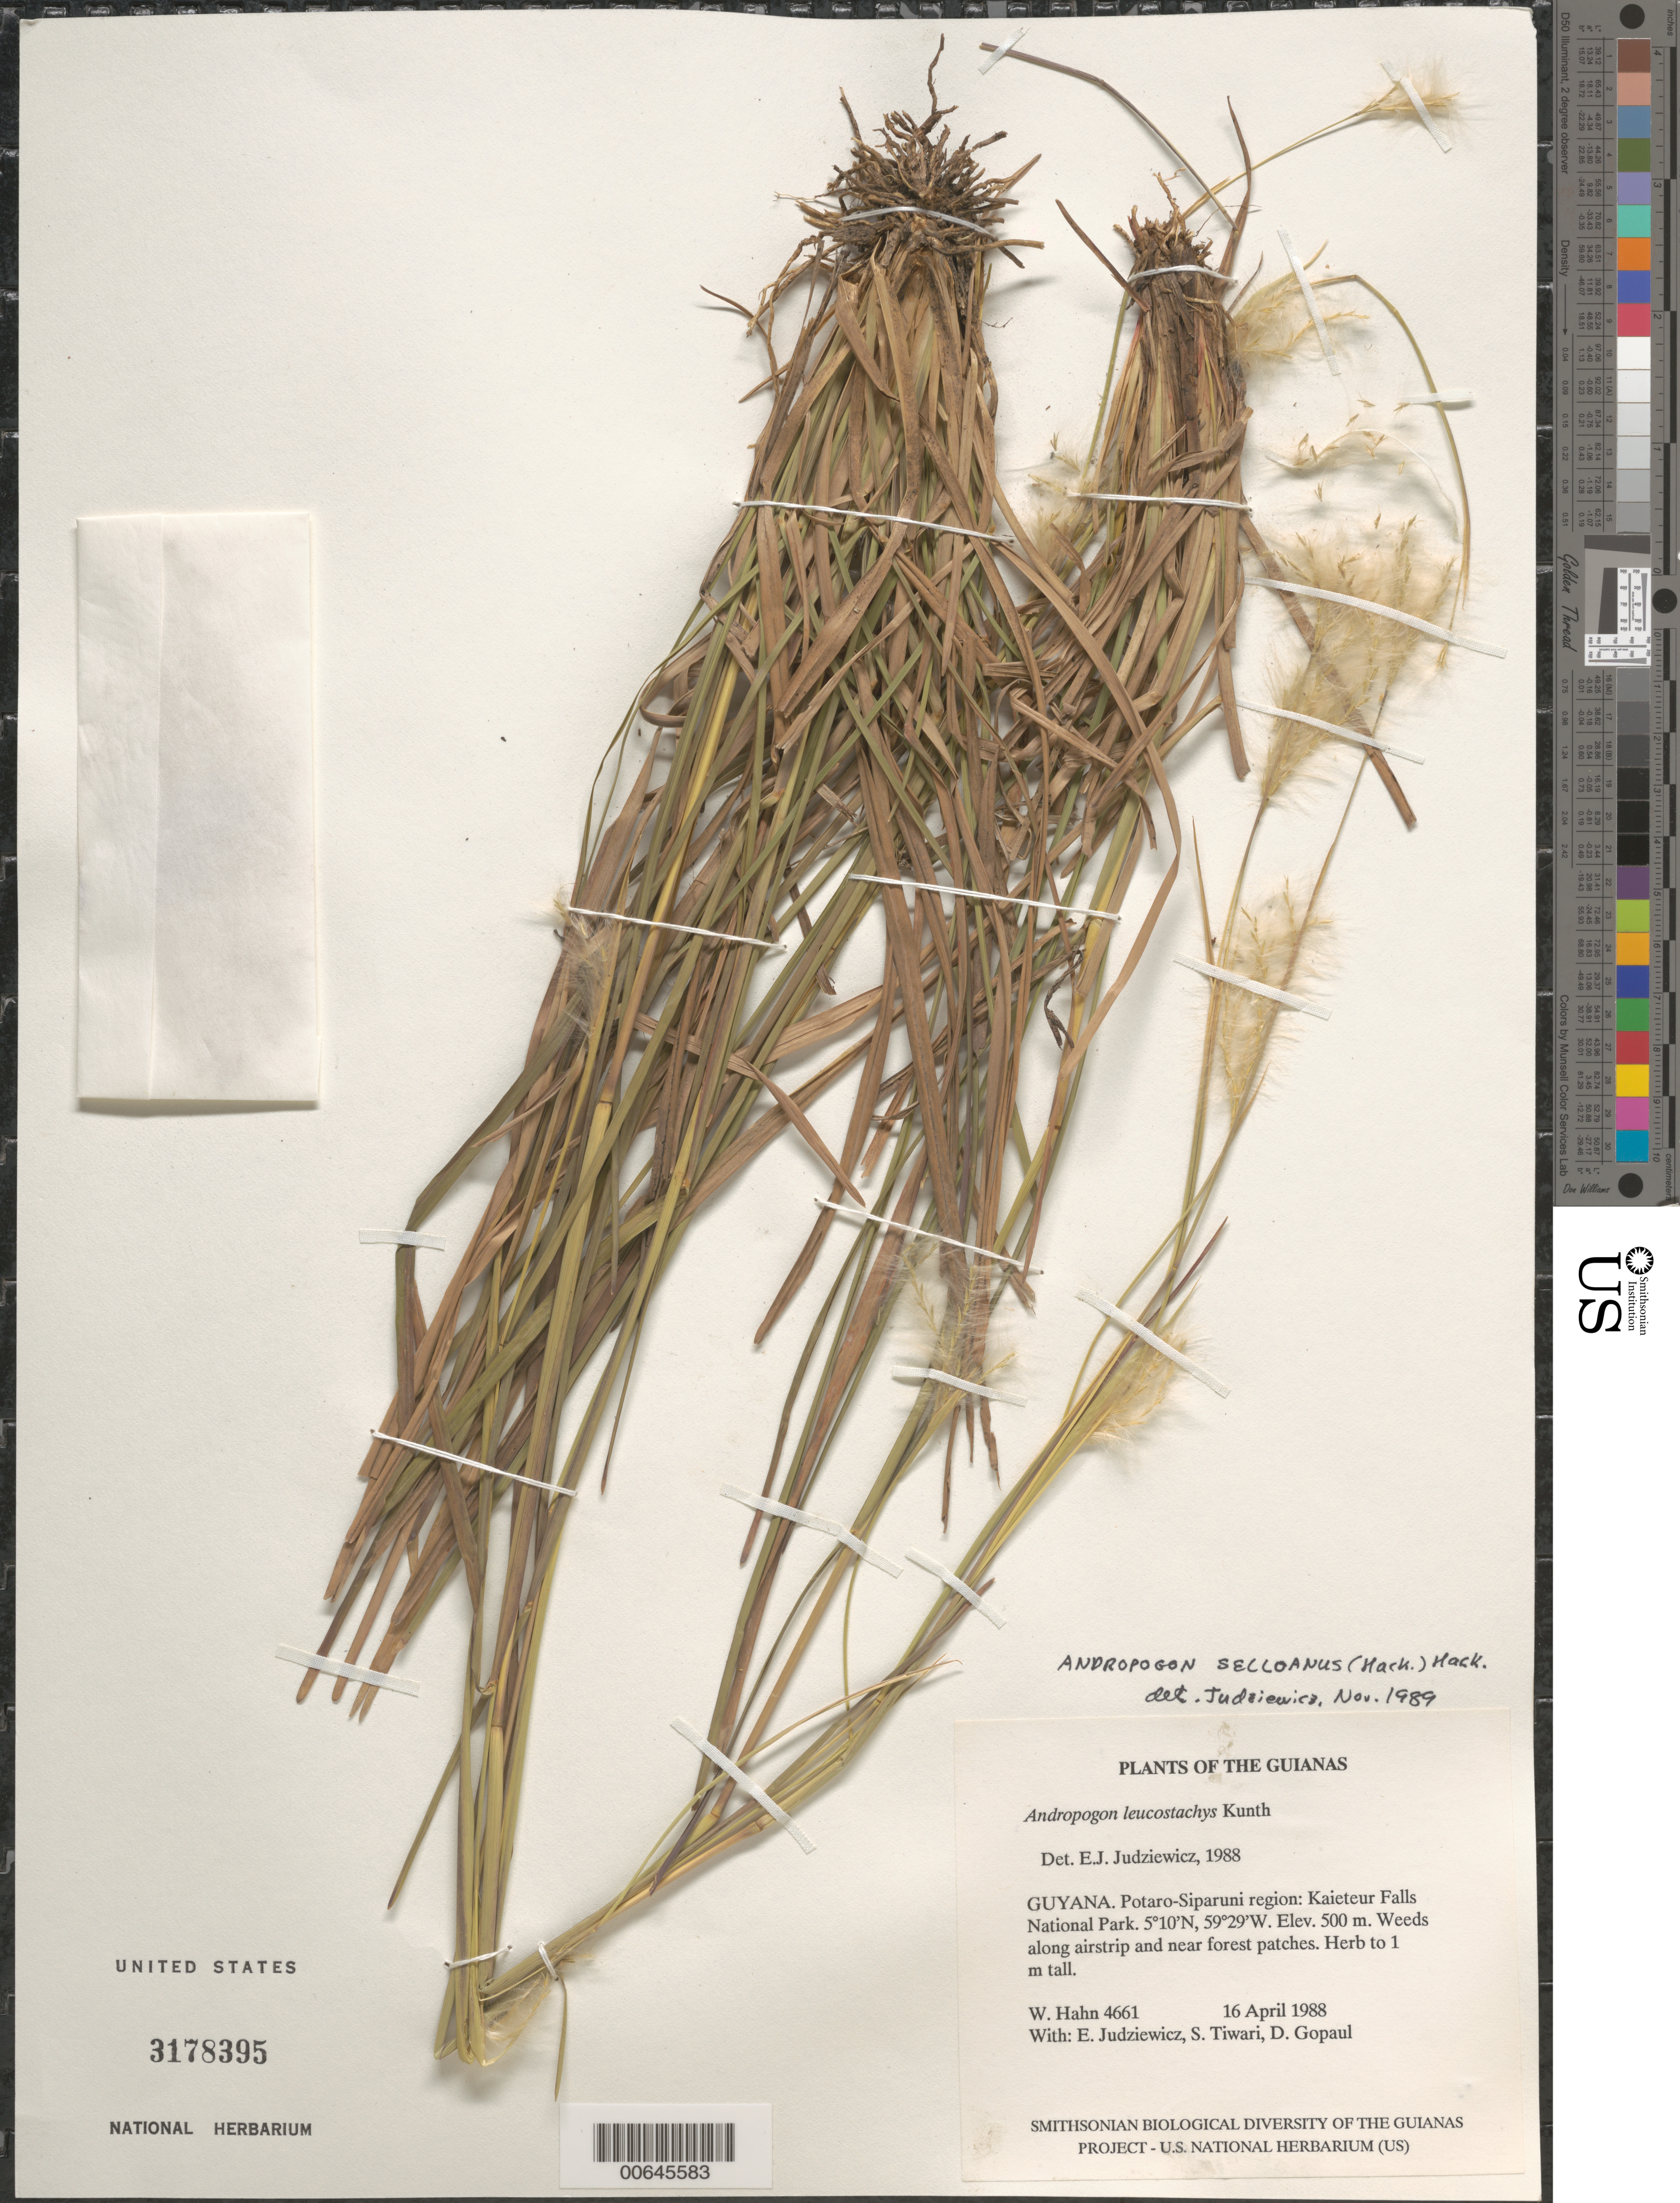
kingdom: Plantae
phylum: Tracheophyta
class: Liliopsida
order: Poales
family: Poaceae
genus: Andropogon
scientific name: Andropogon selloanus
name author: (Hack.) Hack.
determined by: Judziewicz, E. J.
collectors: W. Hahn, E. J. Judziewicz, S. Tiwari & D. Gopaul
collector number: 4661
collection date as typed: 16 April 1988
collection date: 1988-04-16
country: Guyana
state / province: Potaro-Siparuni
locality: Kaieteur Falls National Park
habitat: Weeds along airstrip and near forest patches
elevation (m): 500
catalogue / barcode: US 3178395